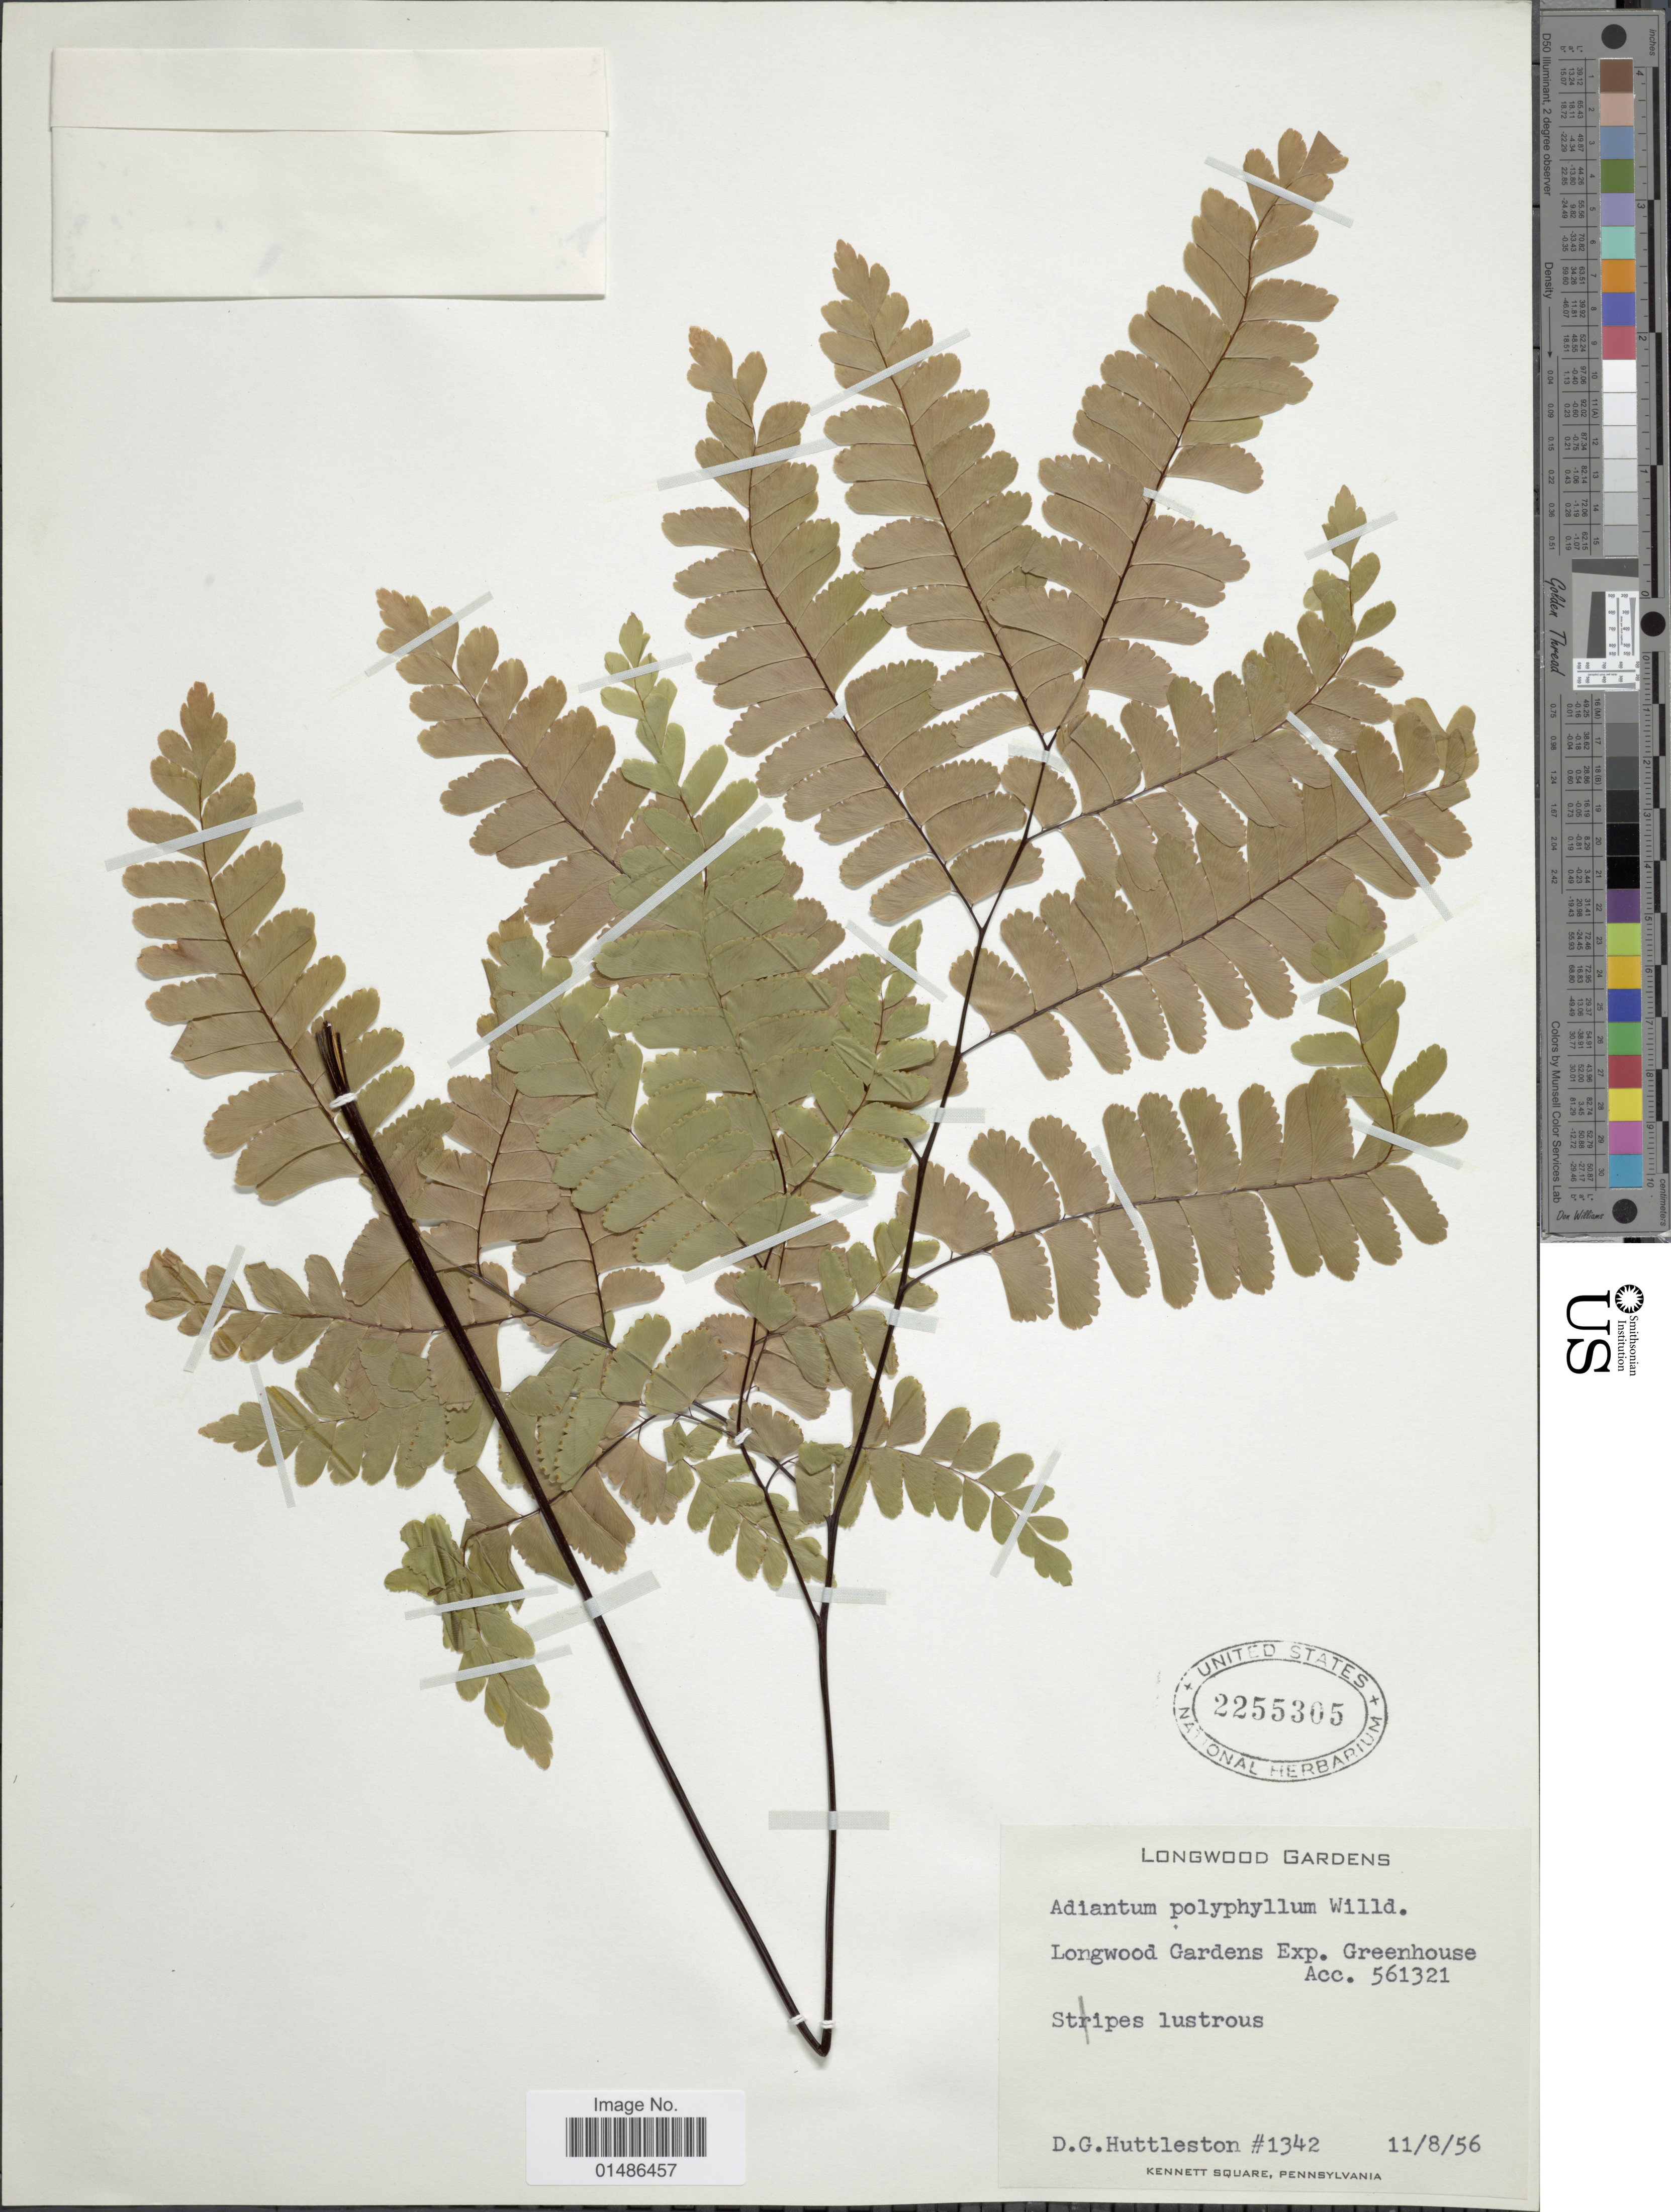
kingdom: Plantae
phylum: Tracheophyta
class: Polypodiopsida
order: Polypodiales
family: Pteridaceae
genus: Adiantum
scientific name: Adiantum polyphyllum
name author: Willd.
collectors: D. G. Huttleston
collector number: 1342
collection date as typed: Transcribed d/m/y: 11/8/56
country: United States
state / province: Pennsylvania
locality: Longwood Gardens Exp. Greenhouse, Acc. 561321.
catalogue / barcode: US 2255305